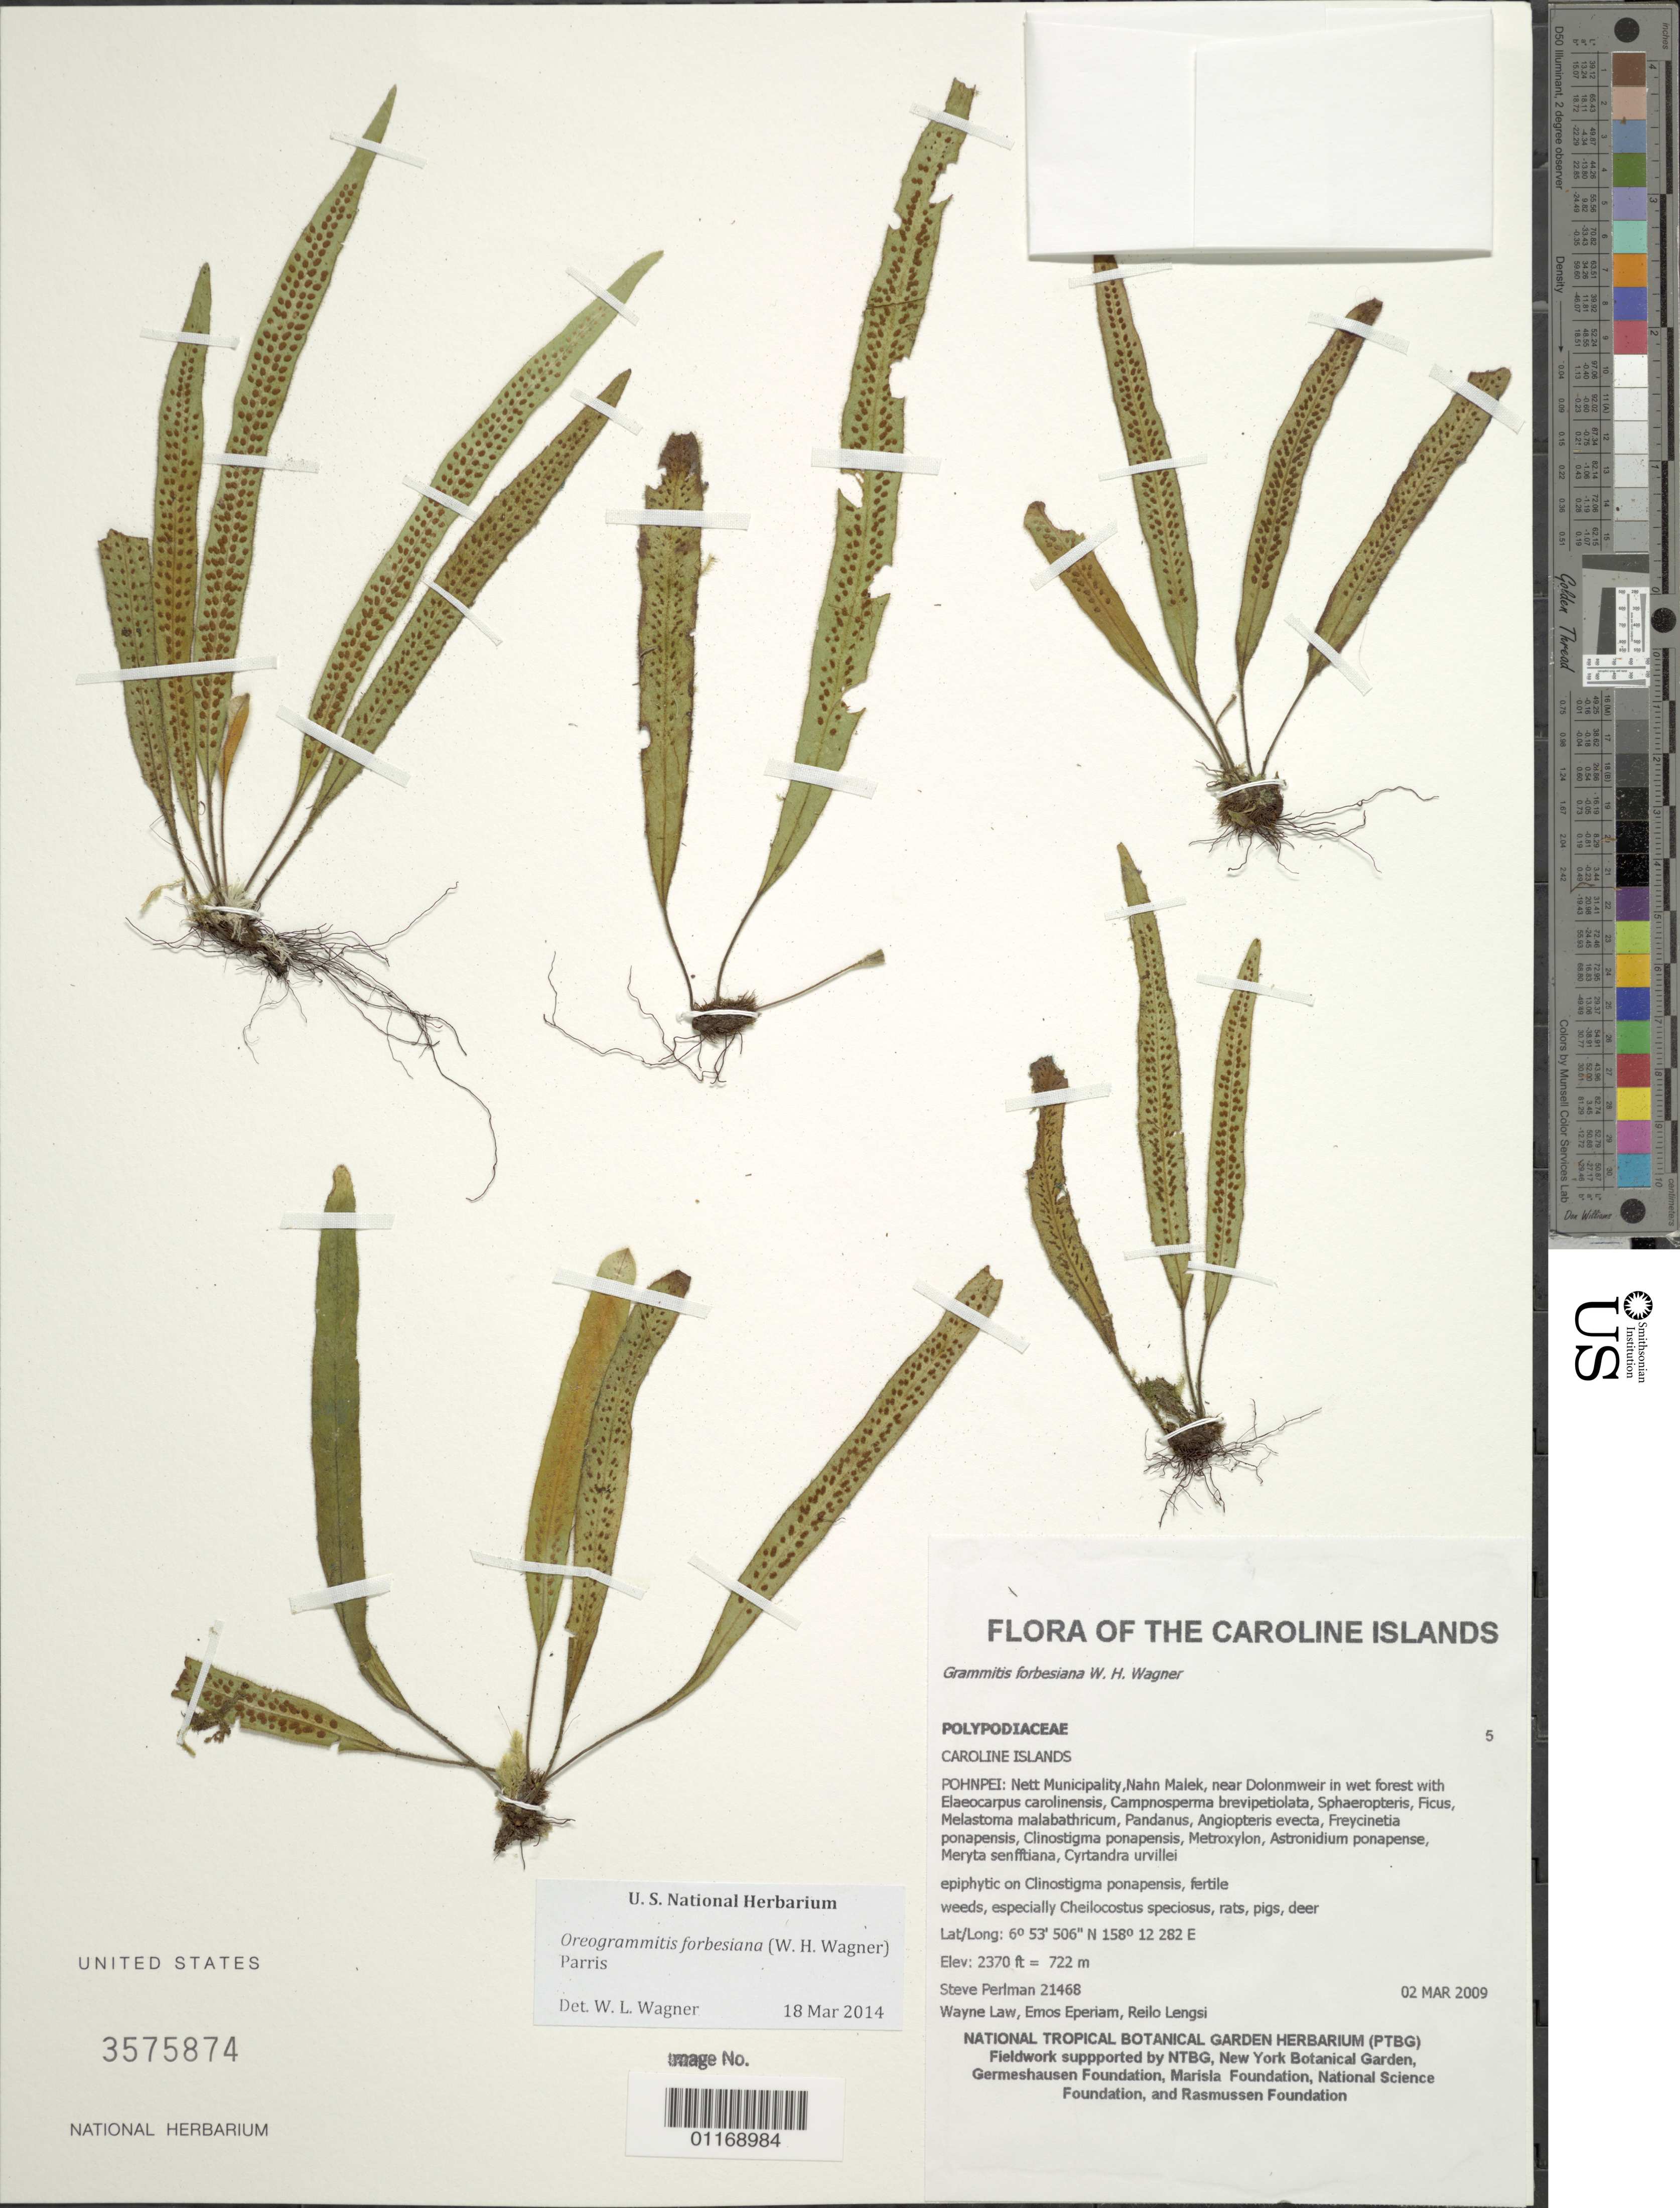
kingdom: Plantae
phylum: Tracheophyta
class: Polypodiopsida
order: Polypodiales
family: Polypodiaceae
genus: Oreogrammitis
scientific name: Oreogrammitis forbesiana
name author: (W.H. Wagner) Parris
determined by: Wagner, W. L., (BOT), Smithsonian Institution - National Museum of Natural History (UNITED STATES)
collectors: S. P. Perlman, W. Law, P. Eperiam & R. Lengsi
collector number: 21468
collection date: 2009-03-02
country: Micronesia, Federated States of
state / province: Pohnpei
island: Pohnpei [Ponape]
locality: Nett Municipality, Nahn Malek, near Dolonmweir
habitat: Wet forest.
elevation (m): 722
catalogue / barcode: US 3575874